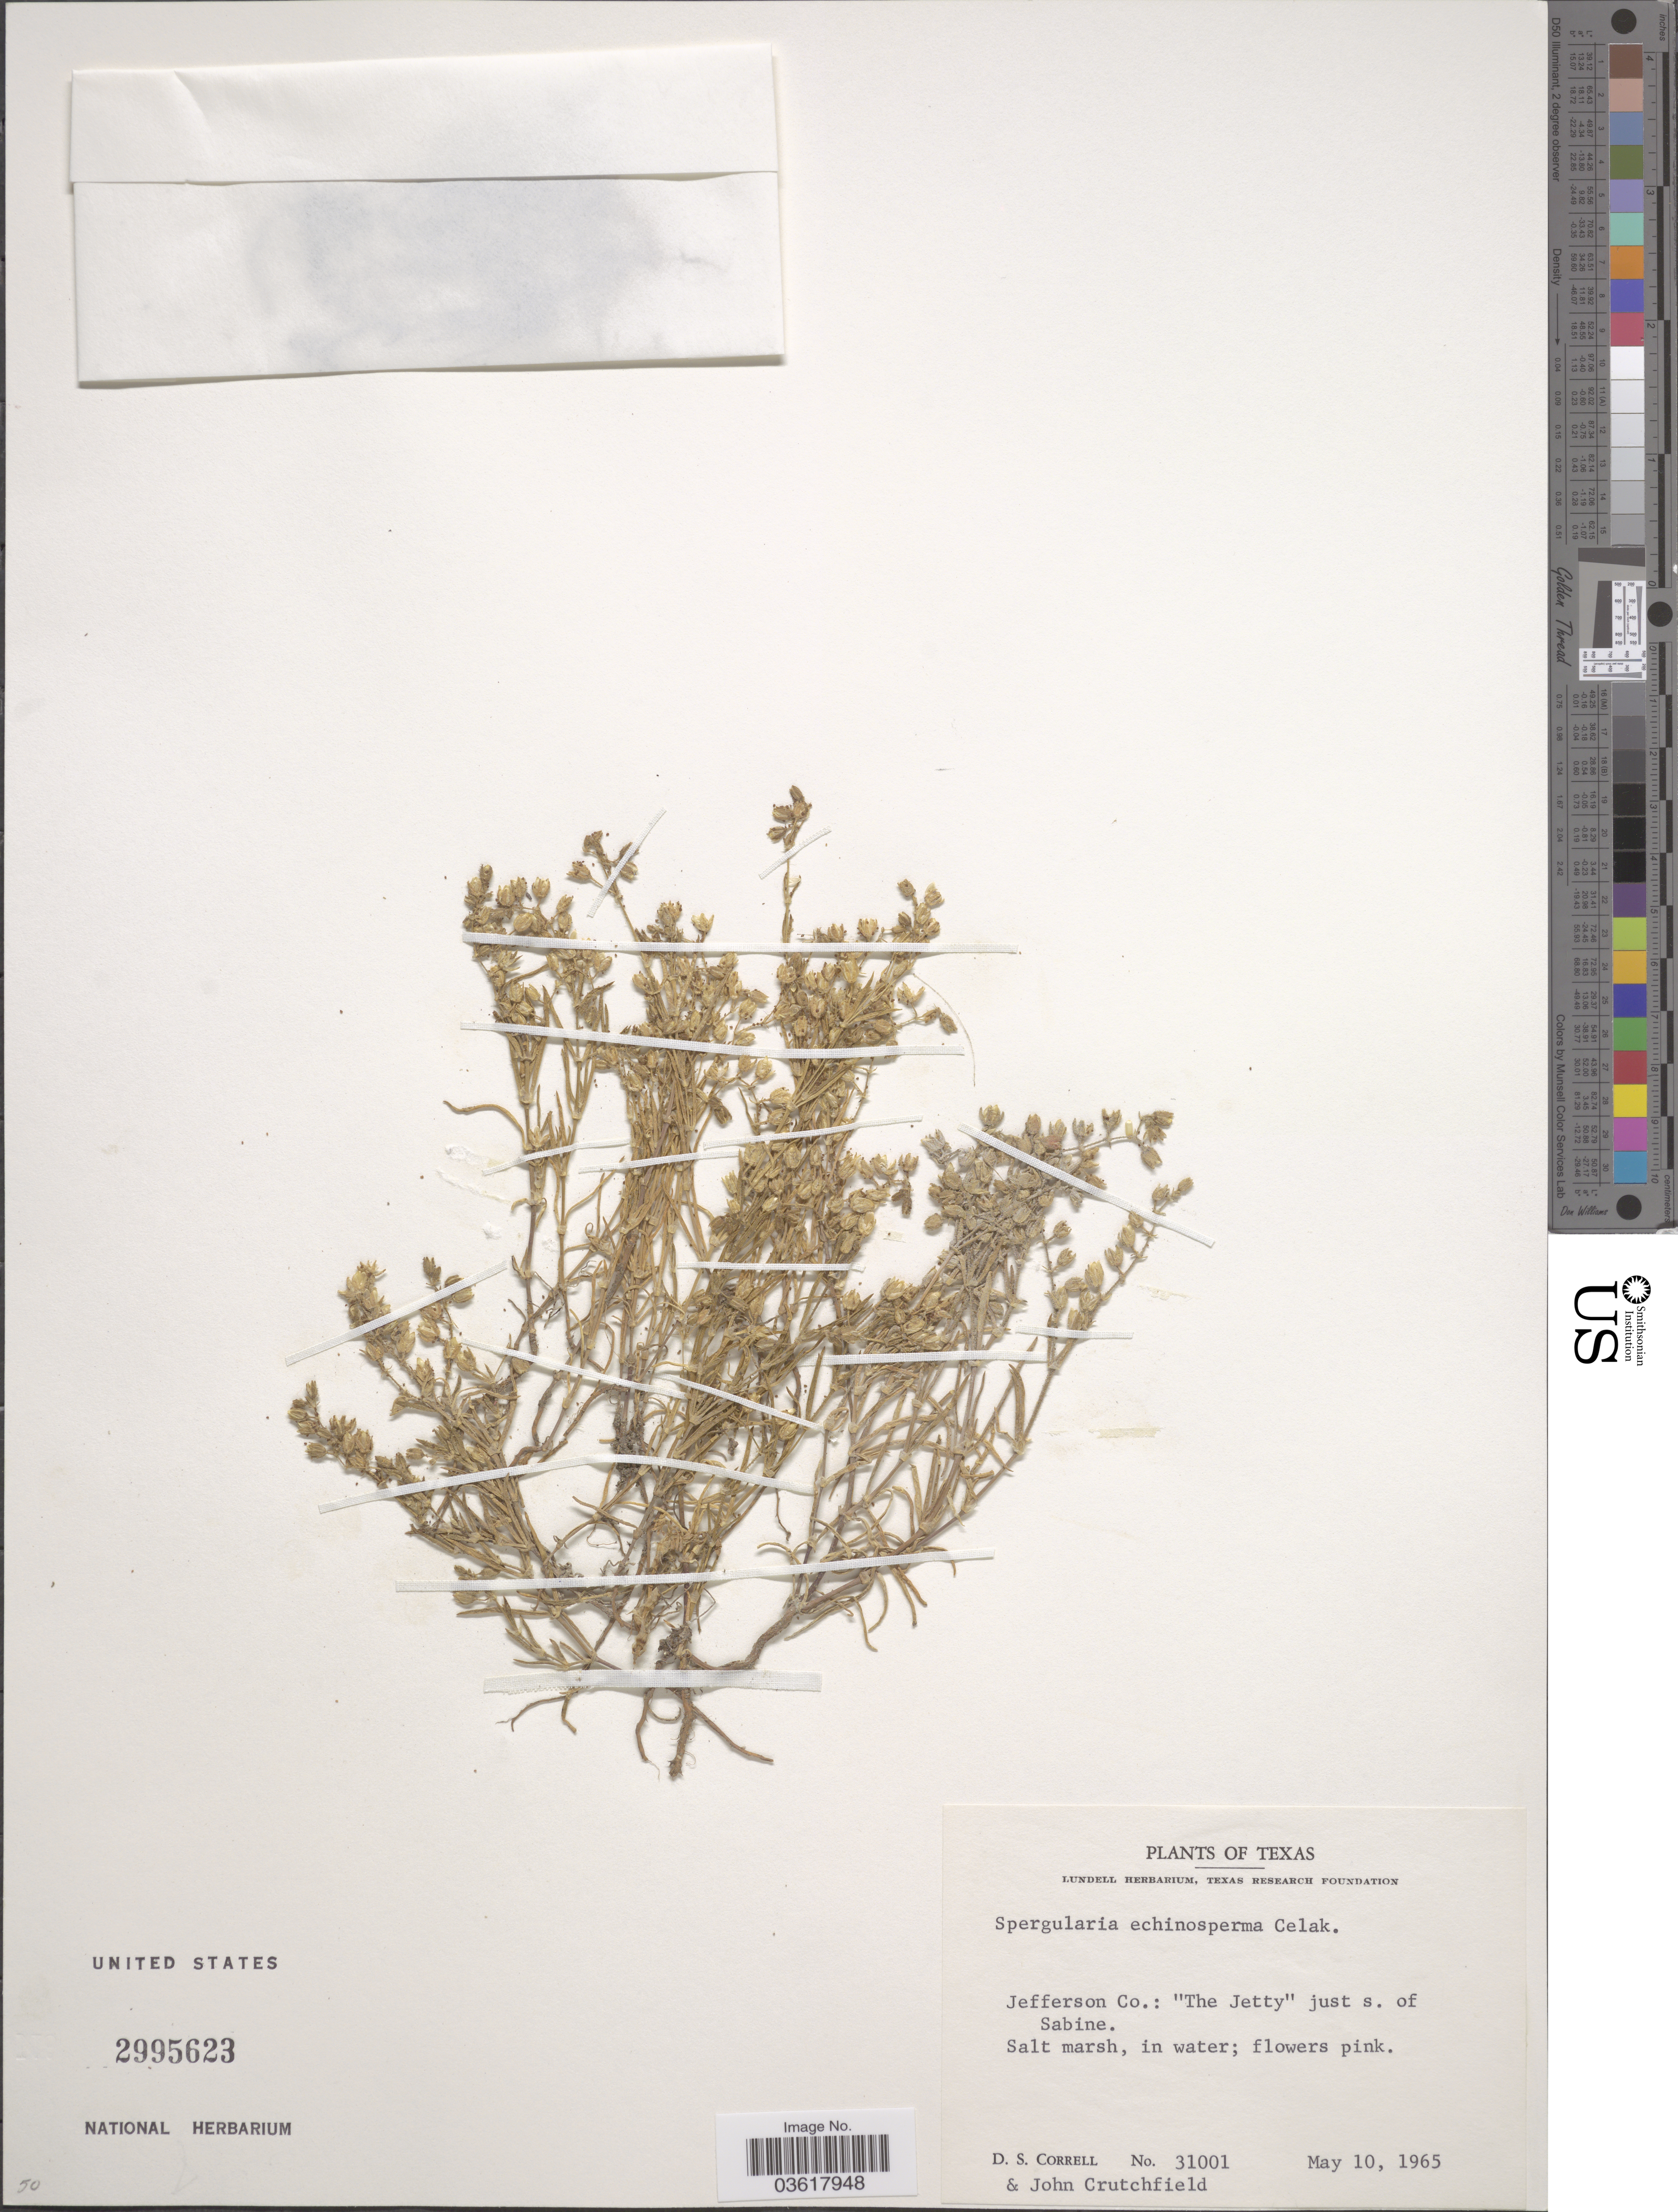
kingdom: Plantae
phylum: Tracheophyta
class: Magnoliopsida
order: Caryophyllales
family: Caryophyllaceae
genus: Spergularia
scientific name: Spergularia echinosperma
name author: (Čelak.) Asch. & Graebn.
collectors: D. S. Correll & J. Crutchfield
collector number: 31001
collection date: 1965-05-10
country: United States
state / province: Texas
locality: Jefferson Co: "The Jetty" just s. of Sabine.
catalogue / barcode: US 2995623